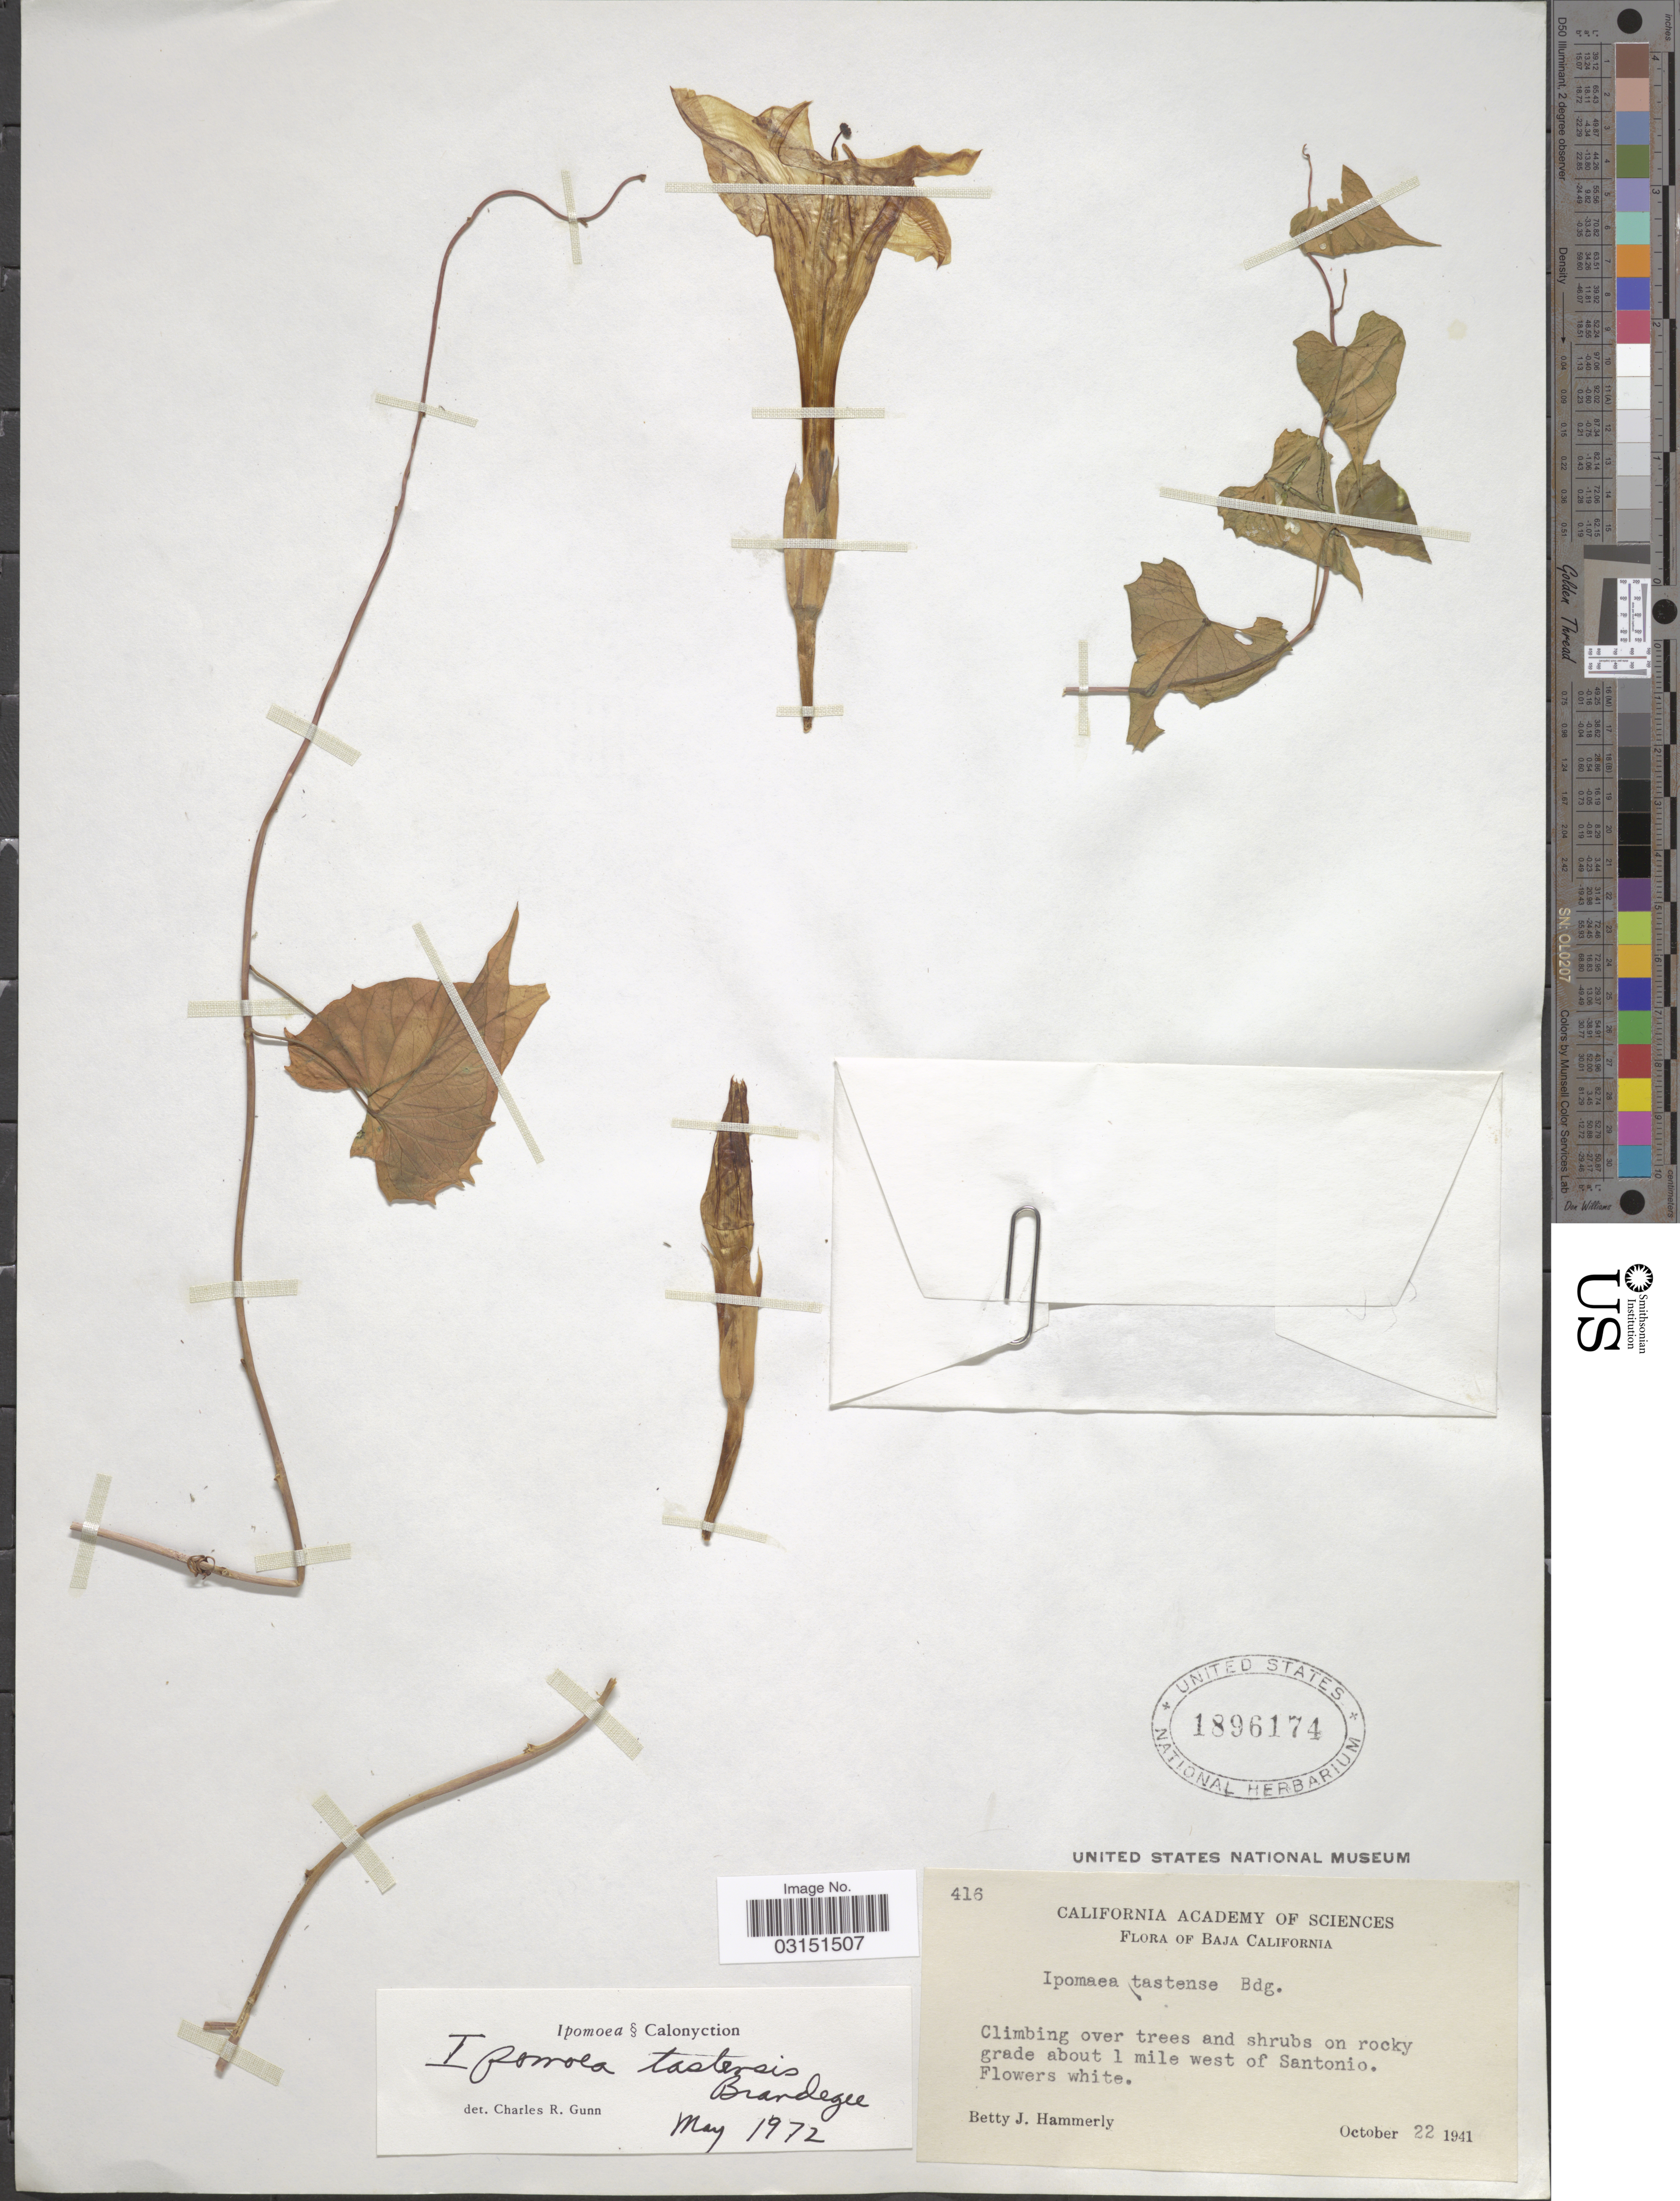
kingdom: Plantae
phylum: Tracheophyta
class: Magnoliopsida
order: Solanales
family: Convolvulaceae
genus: Ipomoea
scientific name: Ipomoea tastensis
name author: Brandegee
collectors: B. J. Hammerly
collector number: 416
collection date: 1941-10-22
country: Mexico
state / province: Baja California Sur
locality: About 1 mile west of Santonio.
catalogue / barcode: US 1896174